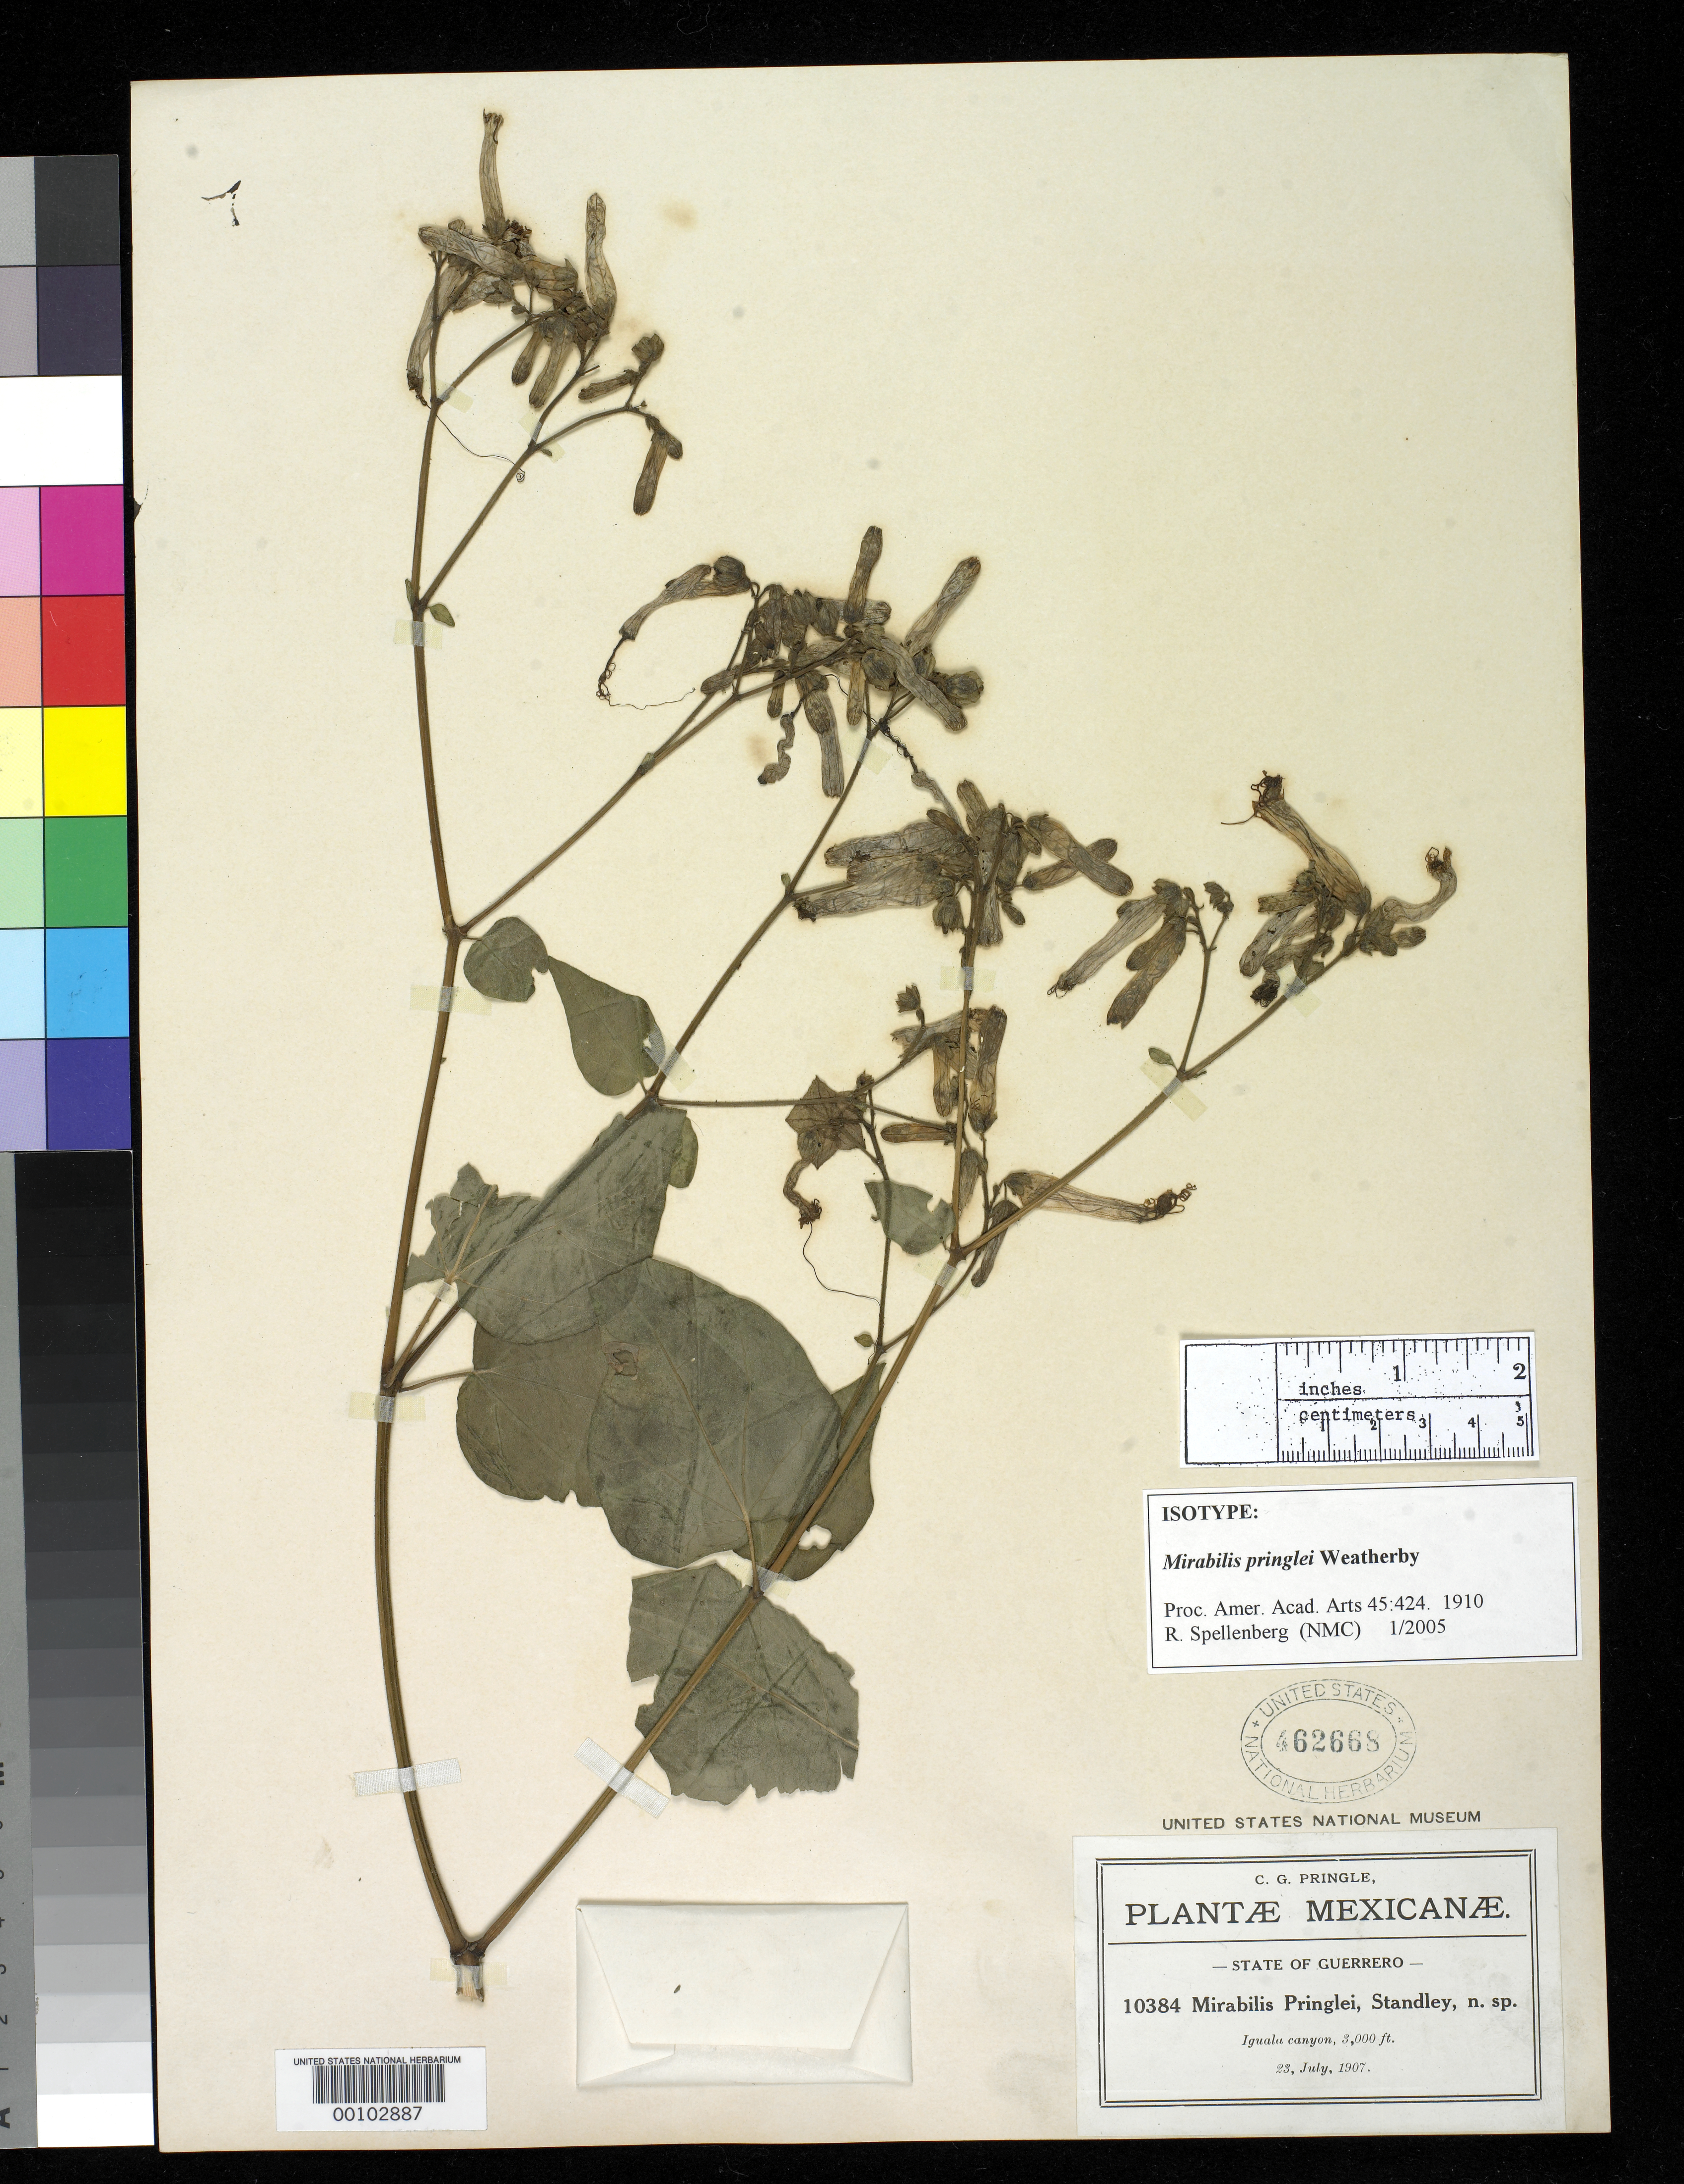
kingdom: Plantae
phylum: Tracheophyta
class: Magnoliopsida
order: Caryophyllales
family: Nyctaginaceae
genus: Mirabilis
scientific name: Mirabilis pringlei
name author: Weath.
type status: Isotype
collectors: C. G. Pringle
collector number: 10384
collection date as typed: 23 Jul 1907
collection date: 1907-07-23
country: Mexico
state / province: Guerrero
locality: Iguala Canyon.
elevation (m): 915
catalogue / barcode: US 462668